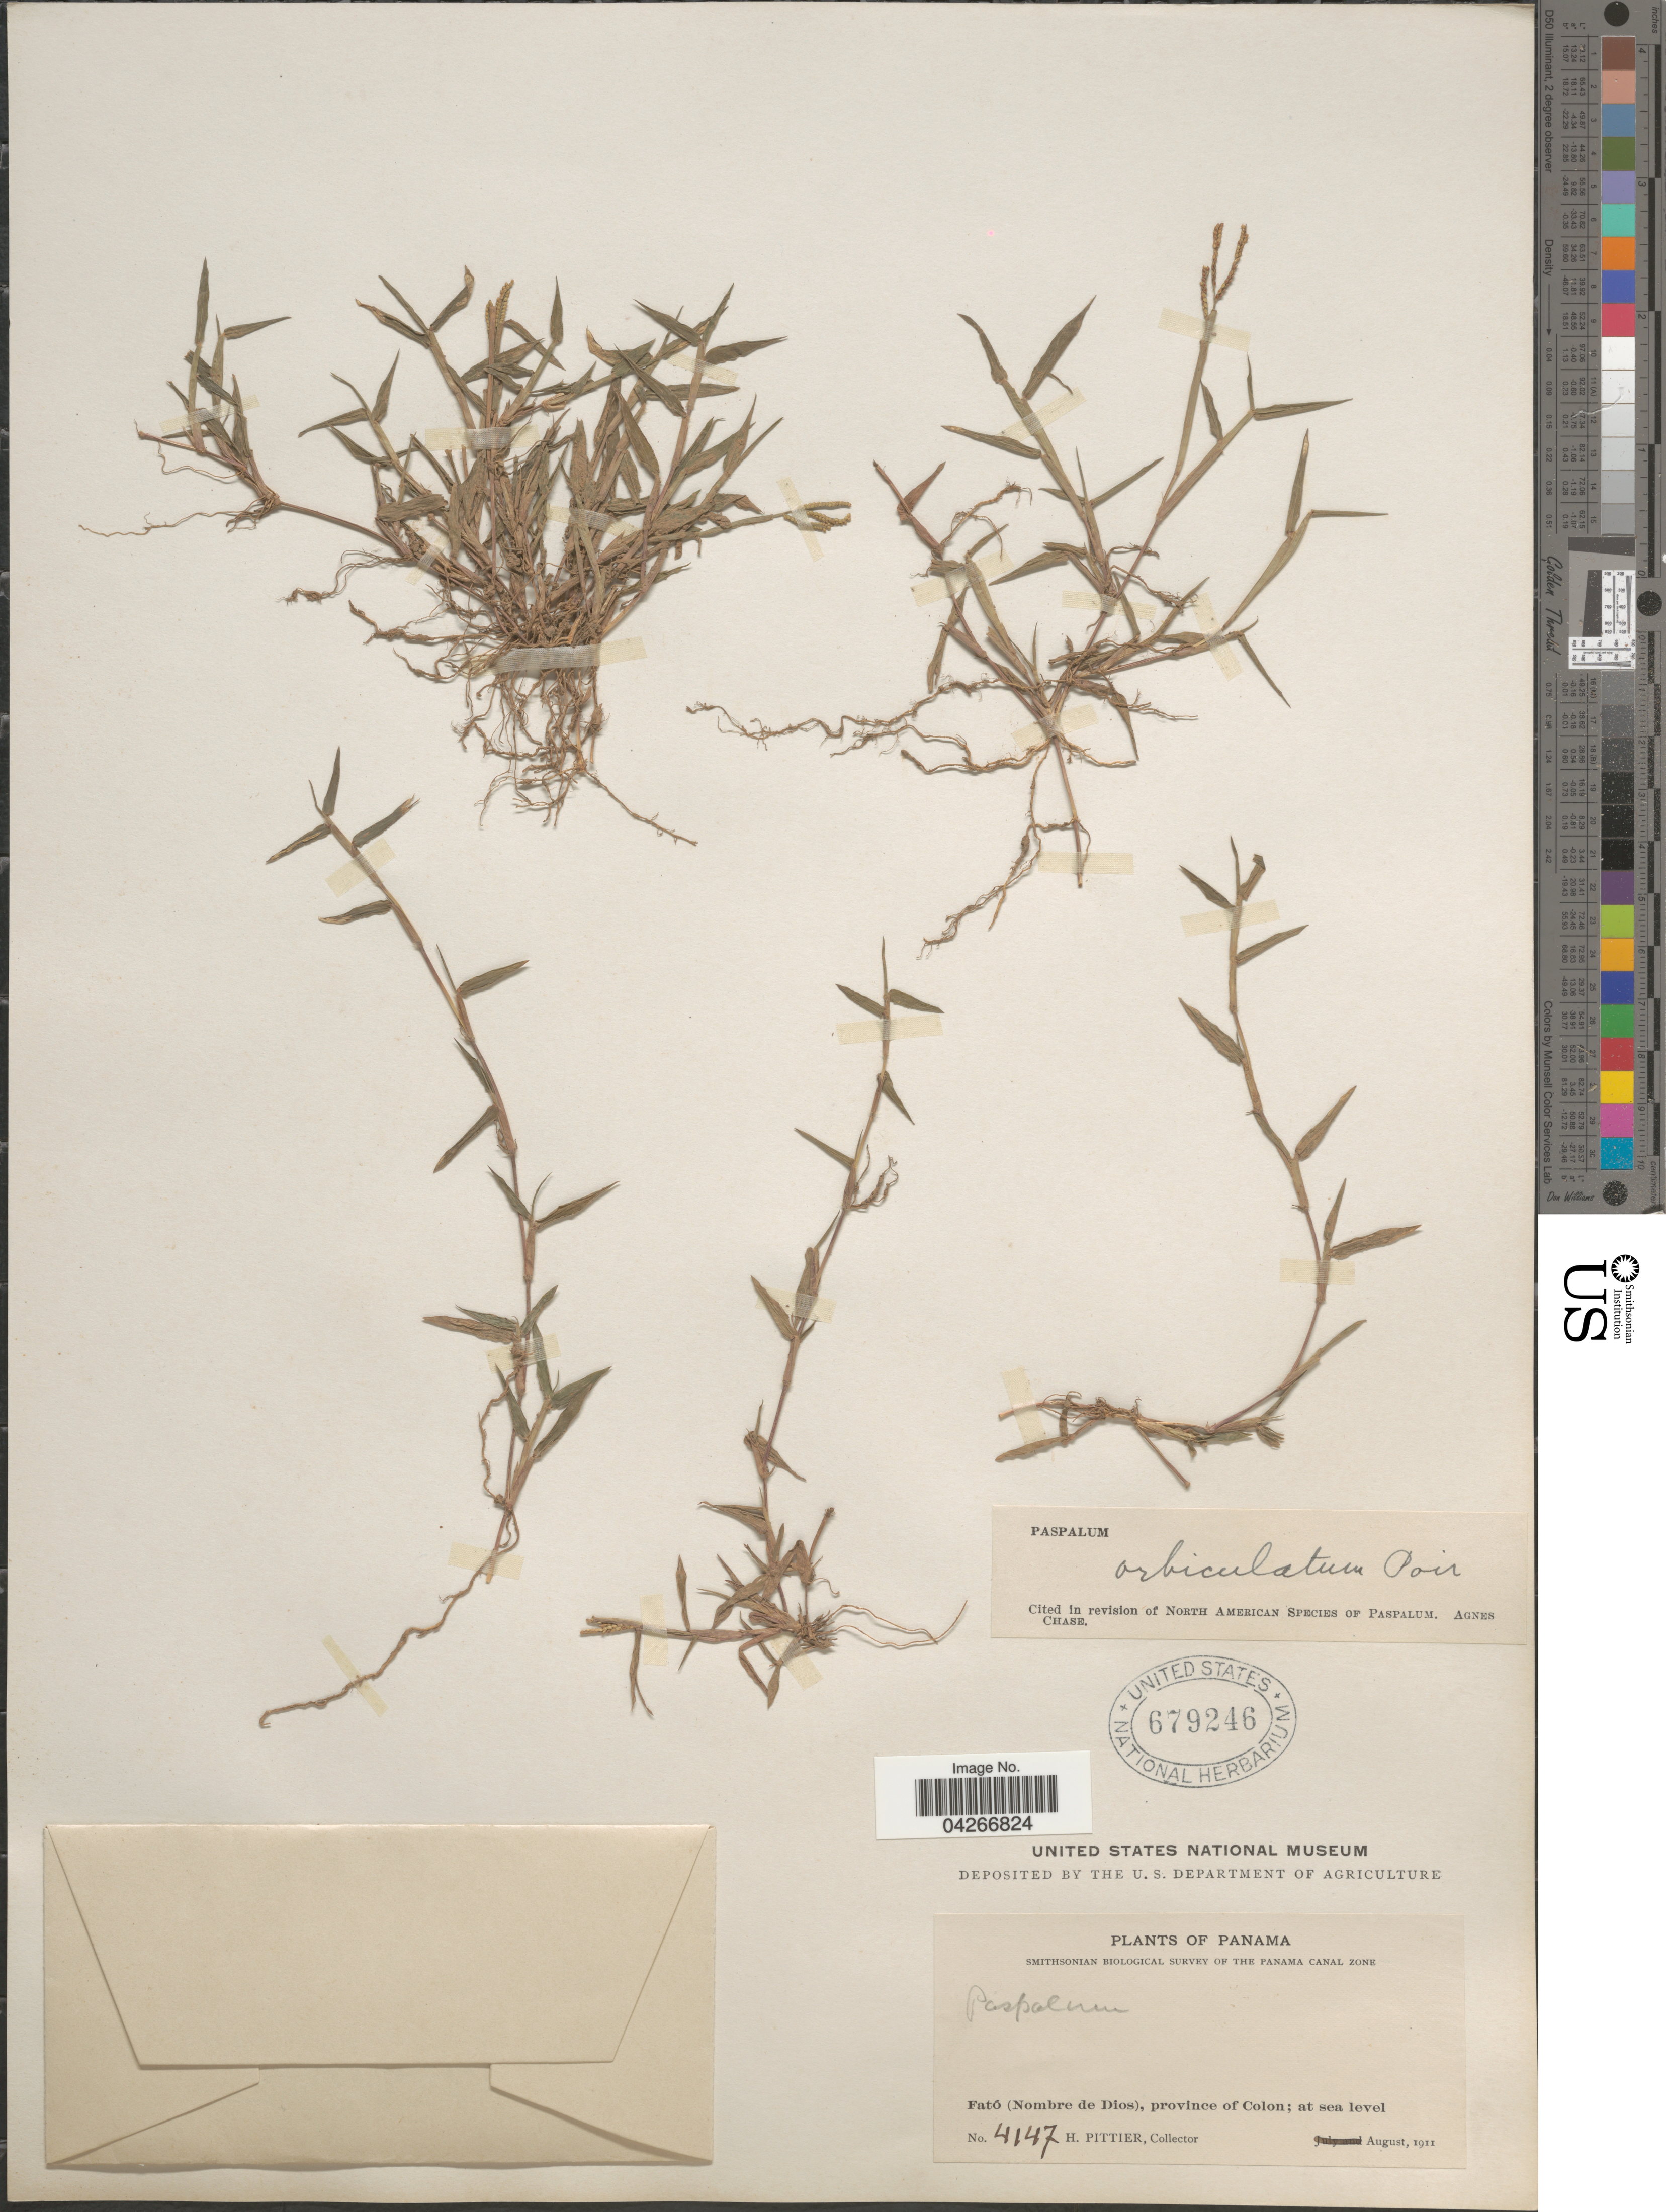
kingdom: Plantae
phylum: Tracheophyta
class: Liliopsida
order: Poales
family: Poaceae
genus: Paspalum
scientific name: Paspalum orbiculatum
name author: Poir. in Lam.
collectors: H. F. Pittier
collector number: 4147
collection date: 1911-08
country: Panama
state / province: Colón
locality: Smithsonian Biological Survey of the Panama Canal Zone. Fató (Nombre de Dios).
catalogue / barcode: US 679246